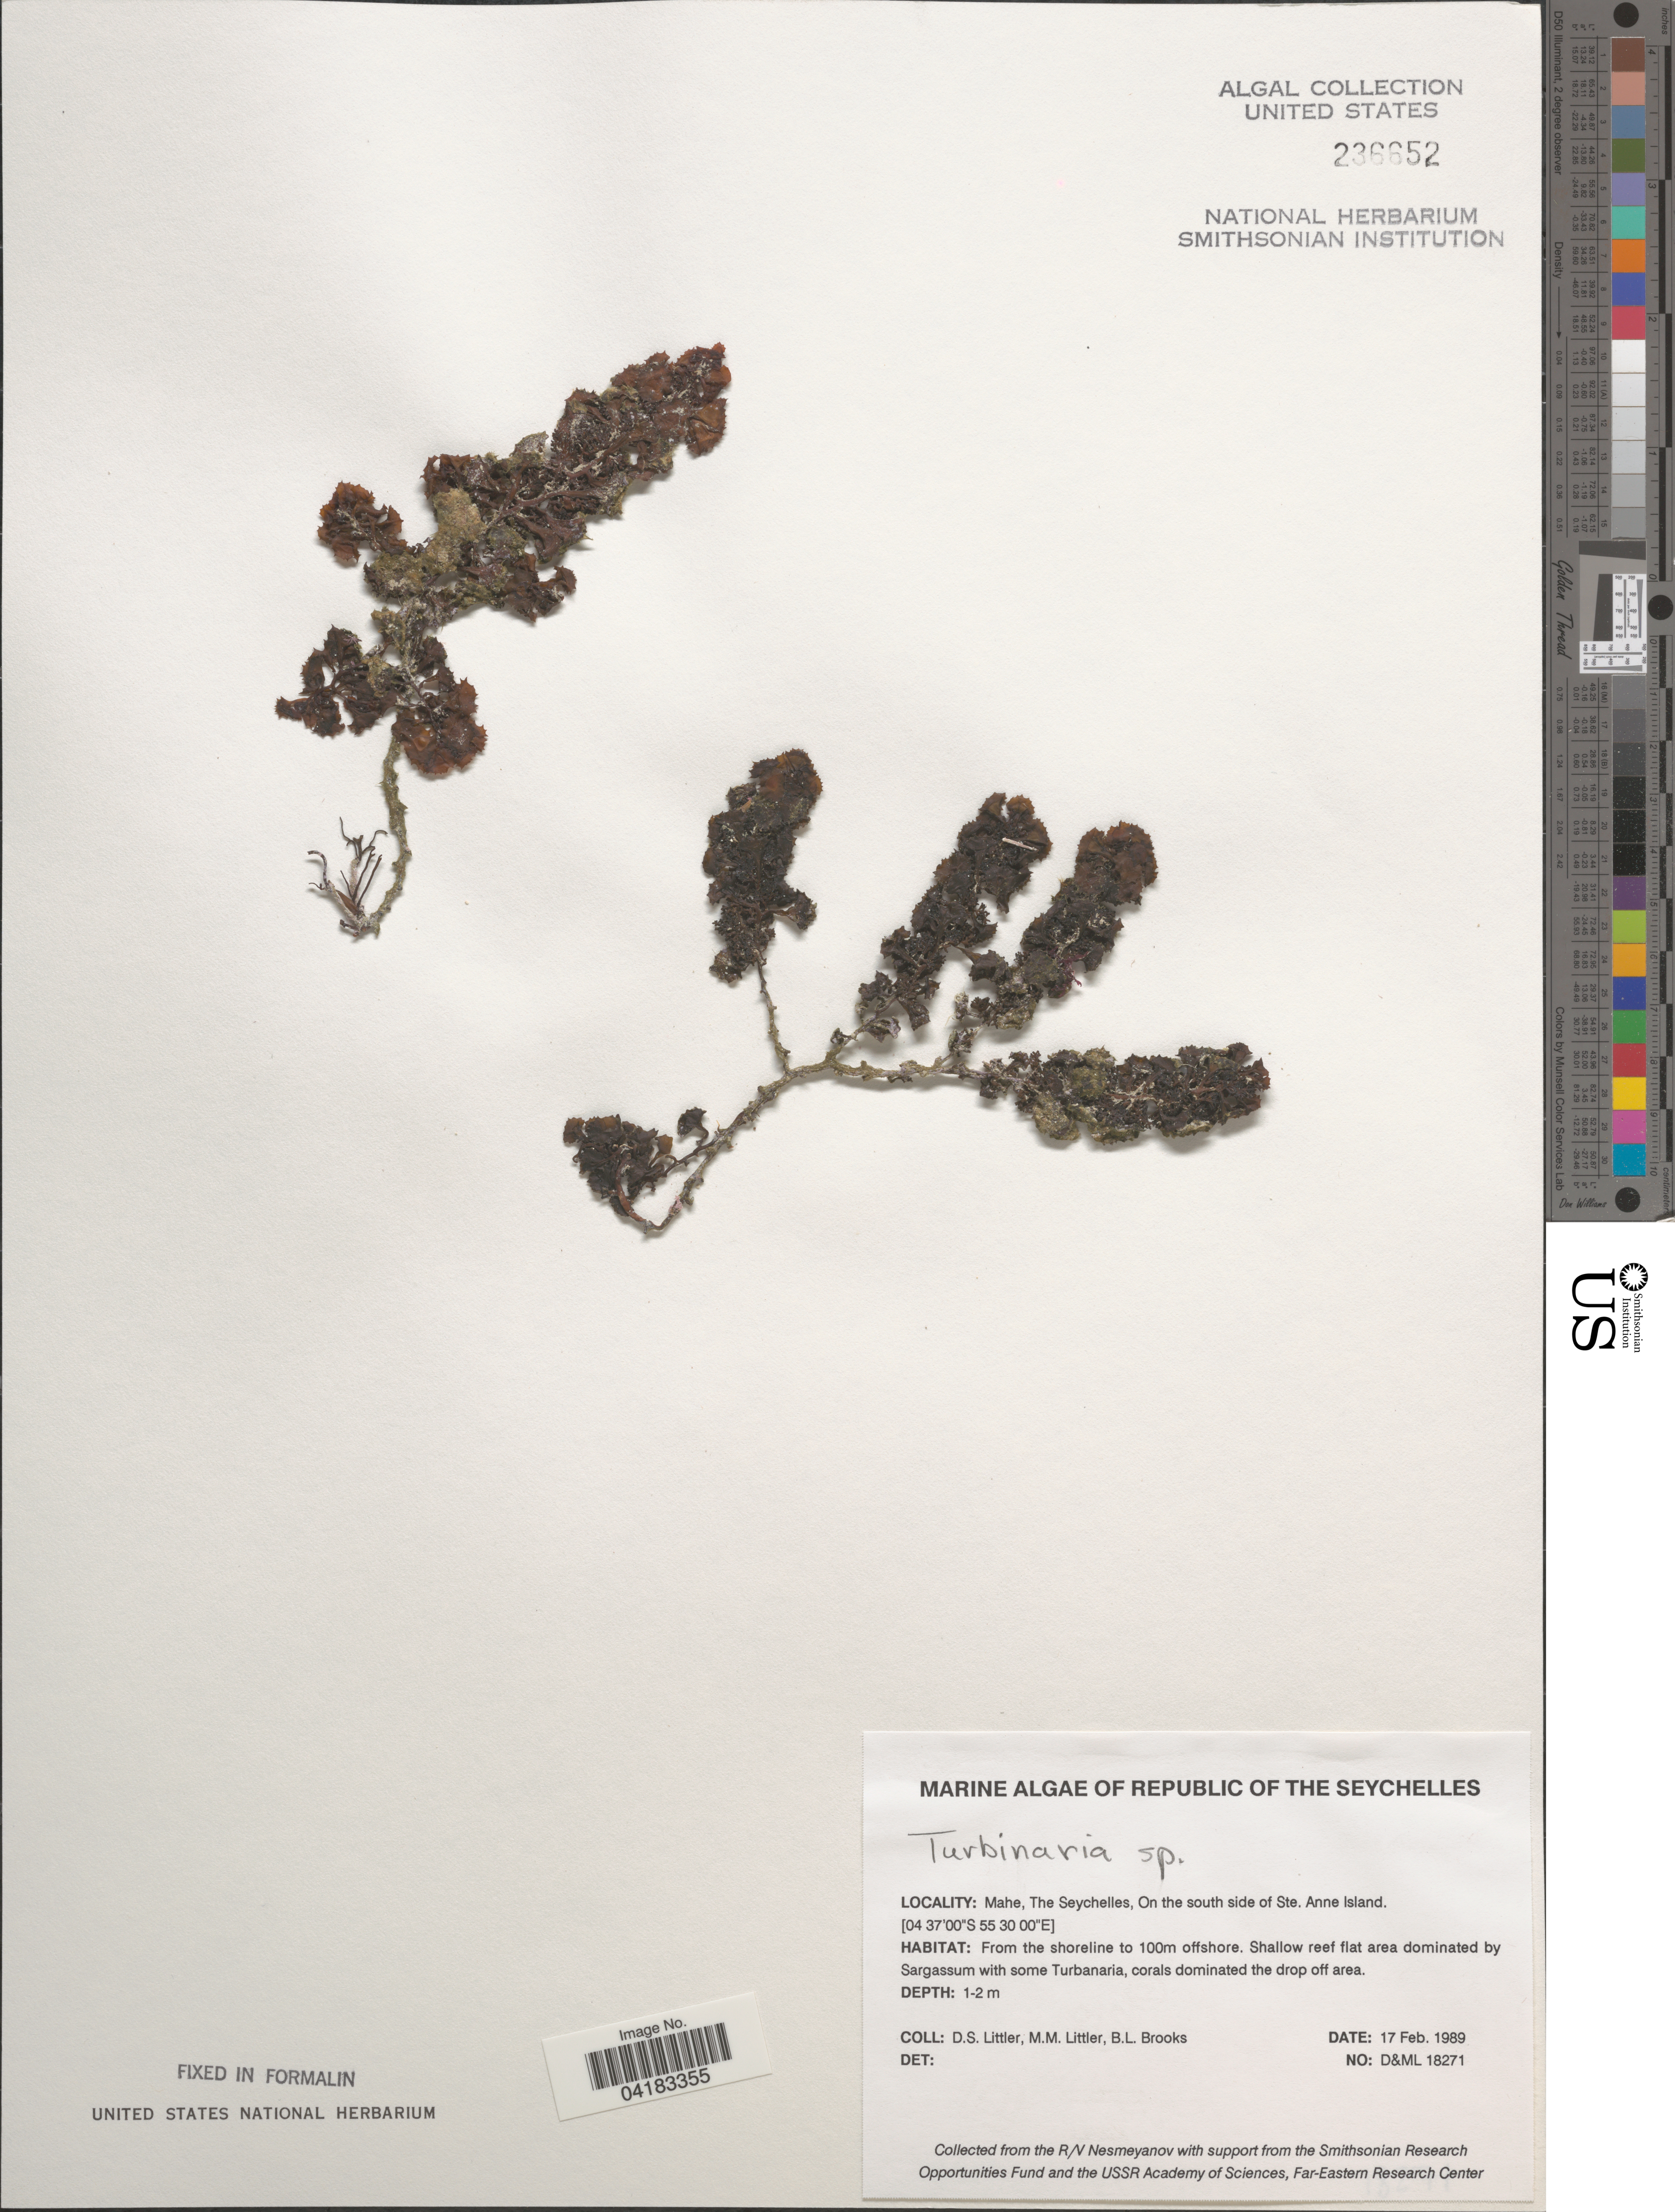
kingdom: Chromista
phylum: Ochrophyta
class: Phaeophyceae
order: Fucales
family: Sargassaceae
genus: Turbinaria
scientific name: Turbinaria sp.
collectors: D. S. Littler & B. Brooks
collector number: D&ML18271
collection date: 1989-02-17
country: Seychelles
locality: The Seychelles. Mahe, The Seychelles, On the south side of Ste. Anne Island.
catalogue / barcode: US 236652